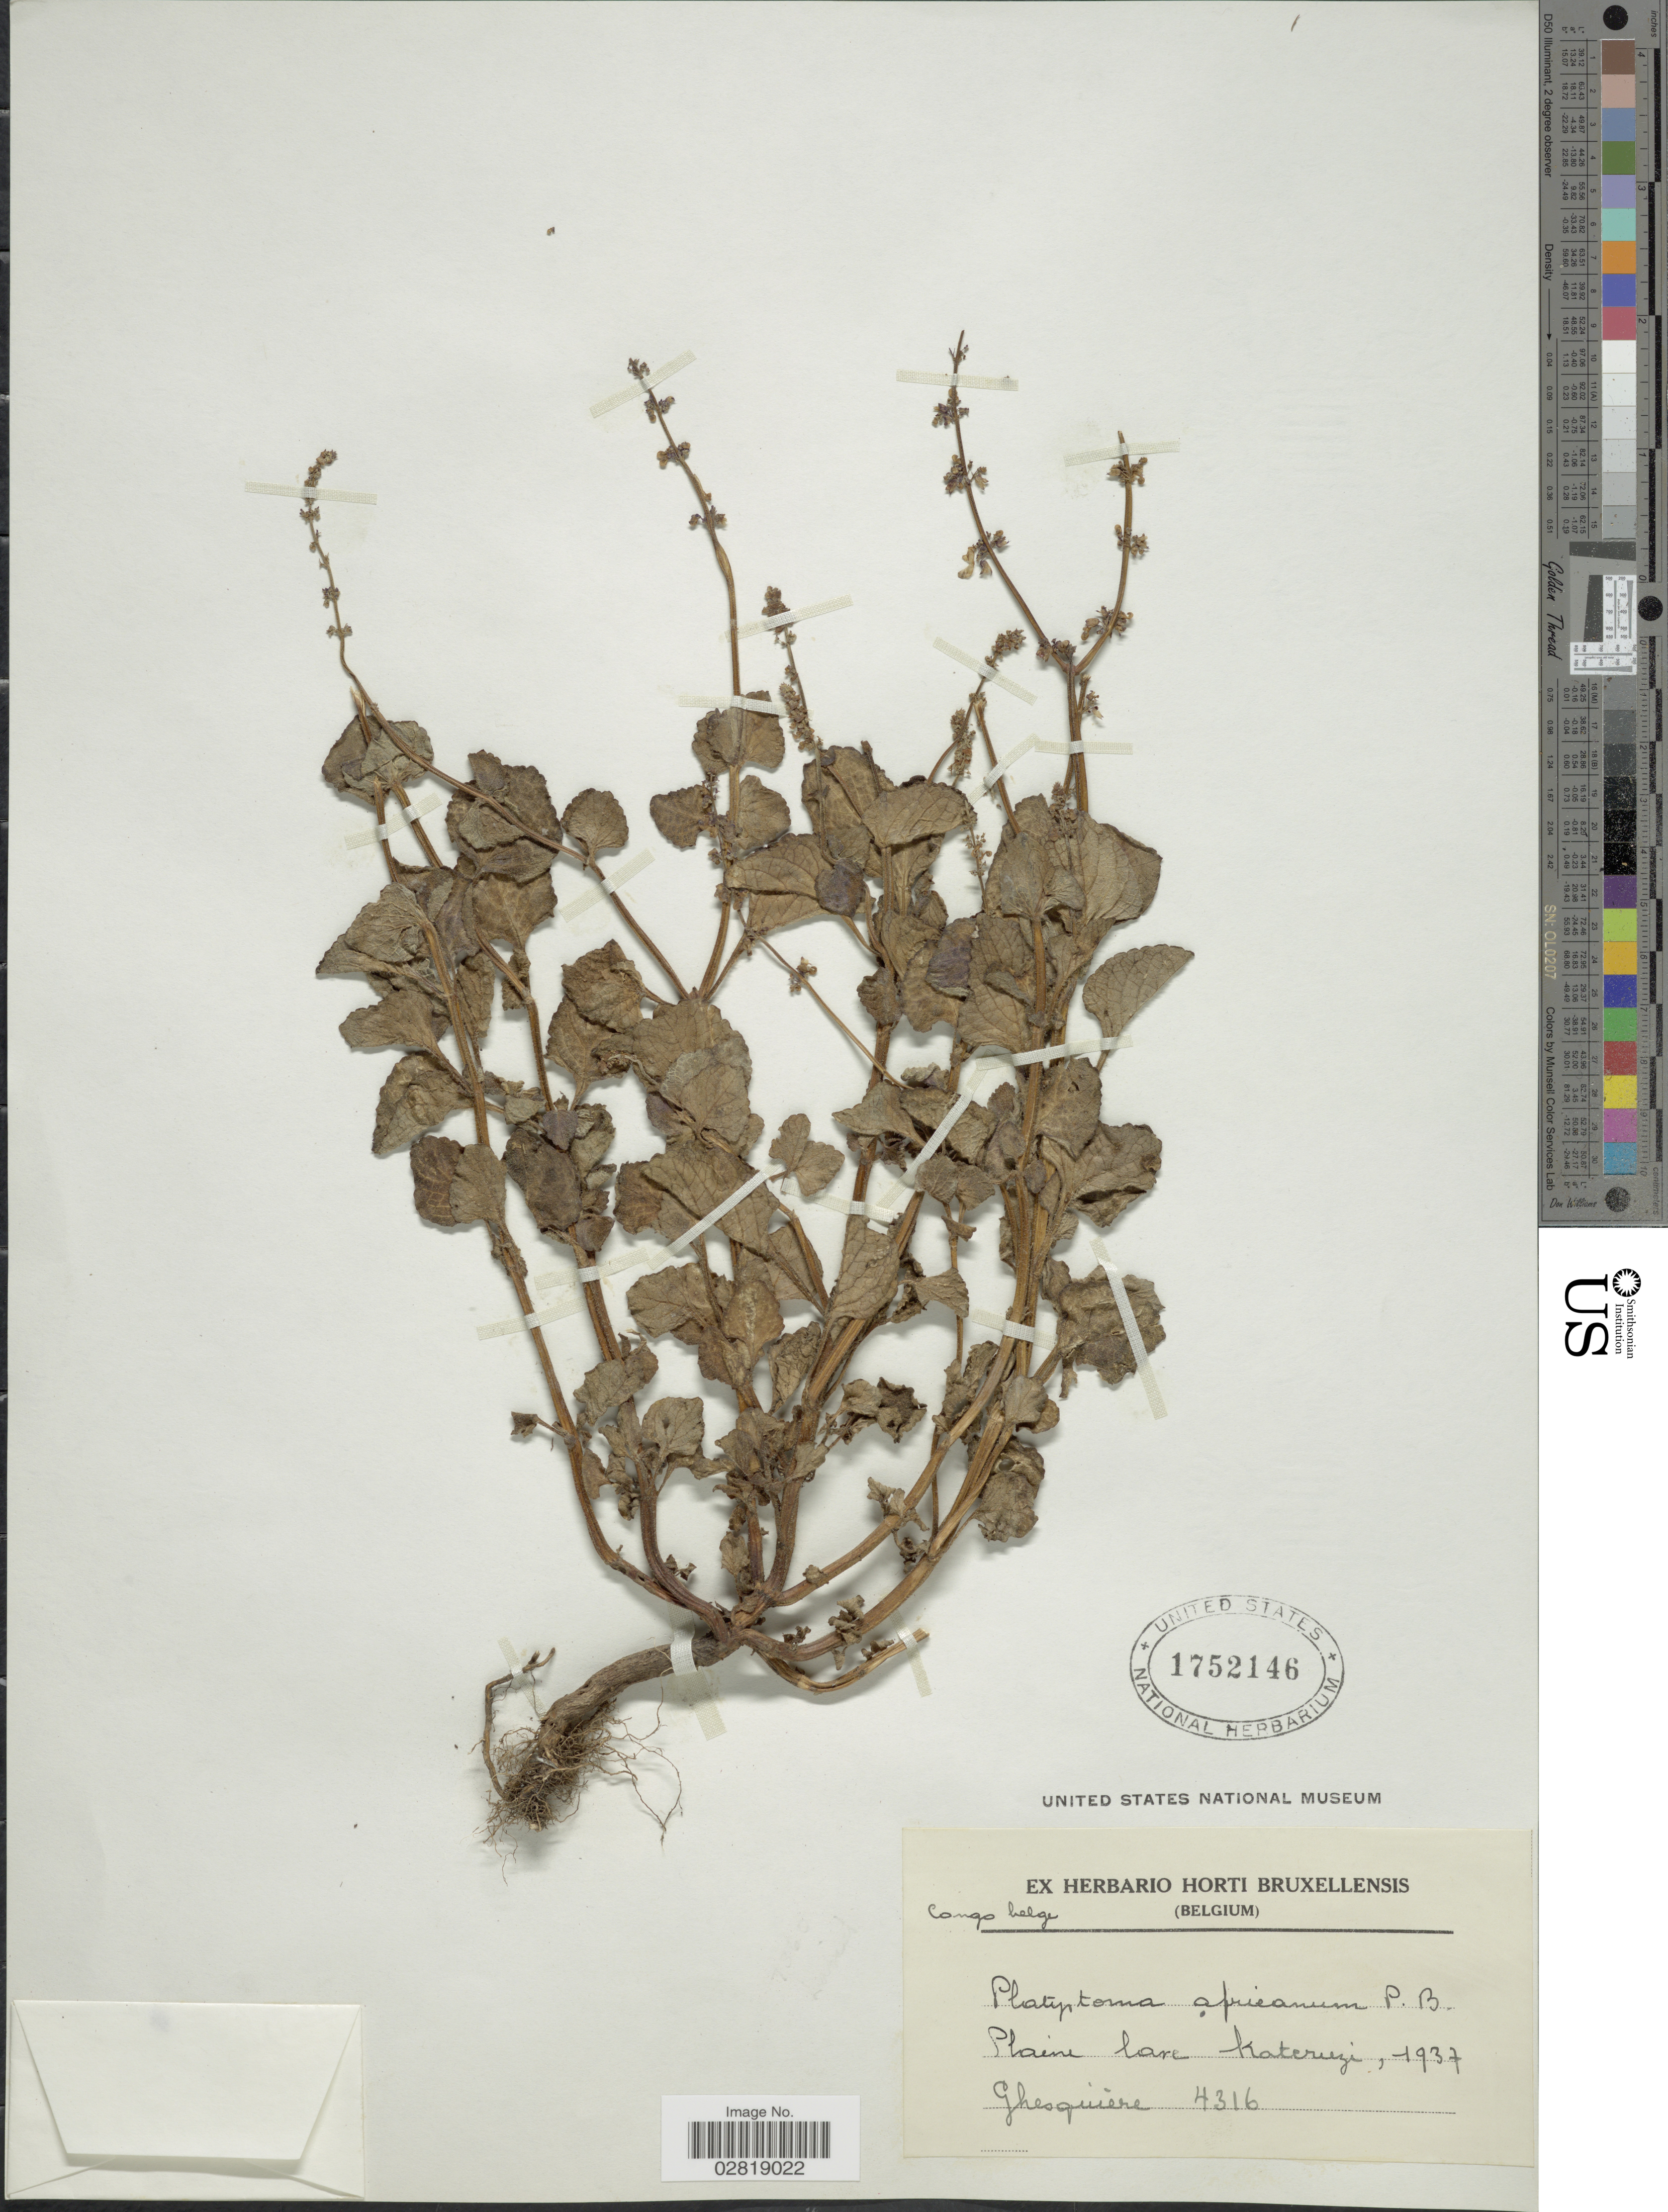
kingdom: Plantae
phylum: Tracheophyta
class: Magnoliopsida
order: Lamiales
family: Lamiaceae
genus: Platostoma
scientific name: Platostoma africanum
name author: P. Beauv.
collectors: Ghesquière.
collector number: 4316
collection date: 1937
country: Congo, Democratic Republic of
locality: Congo Belge. Plaine lave Kateruzi.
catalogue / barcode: US 1752146